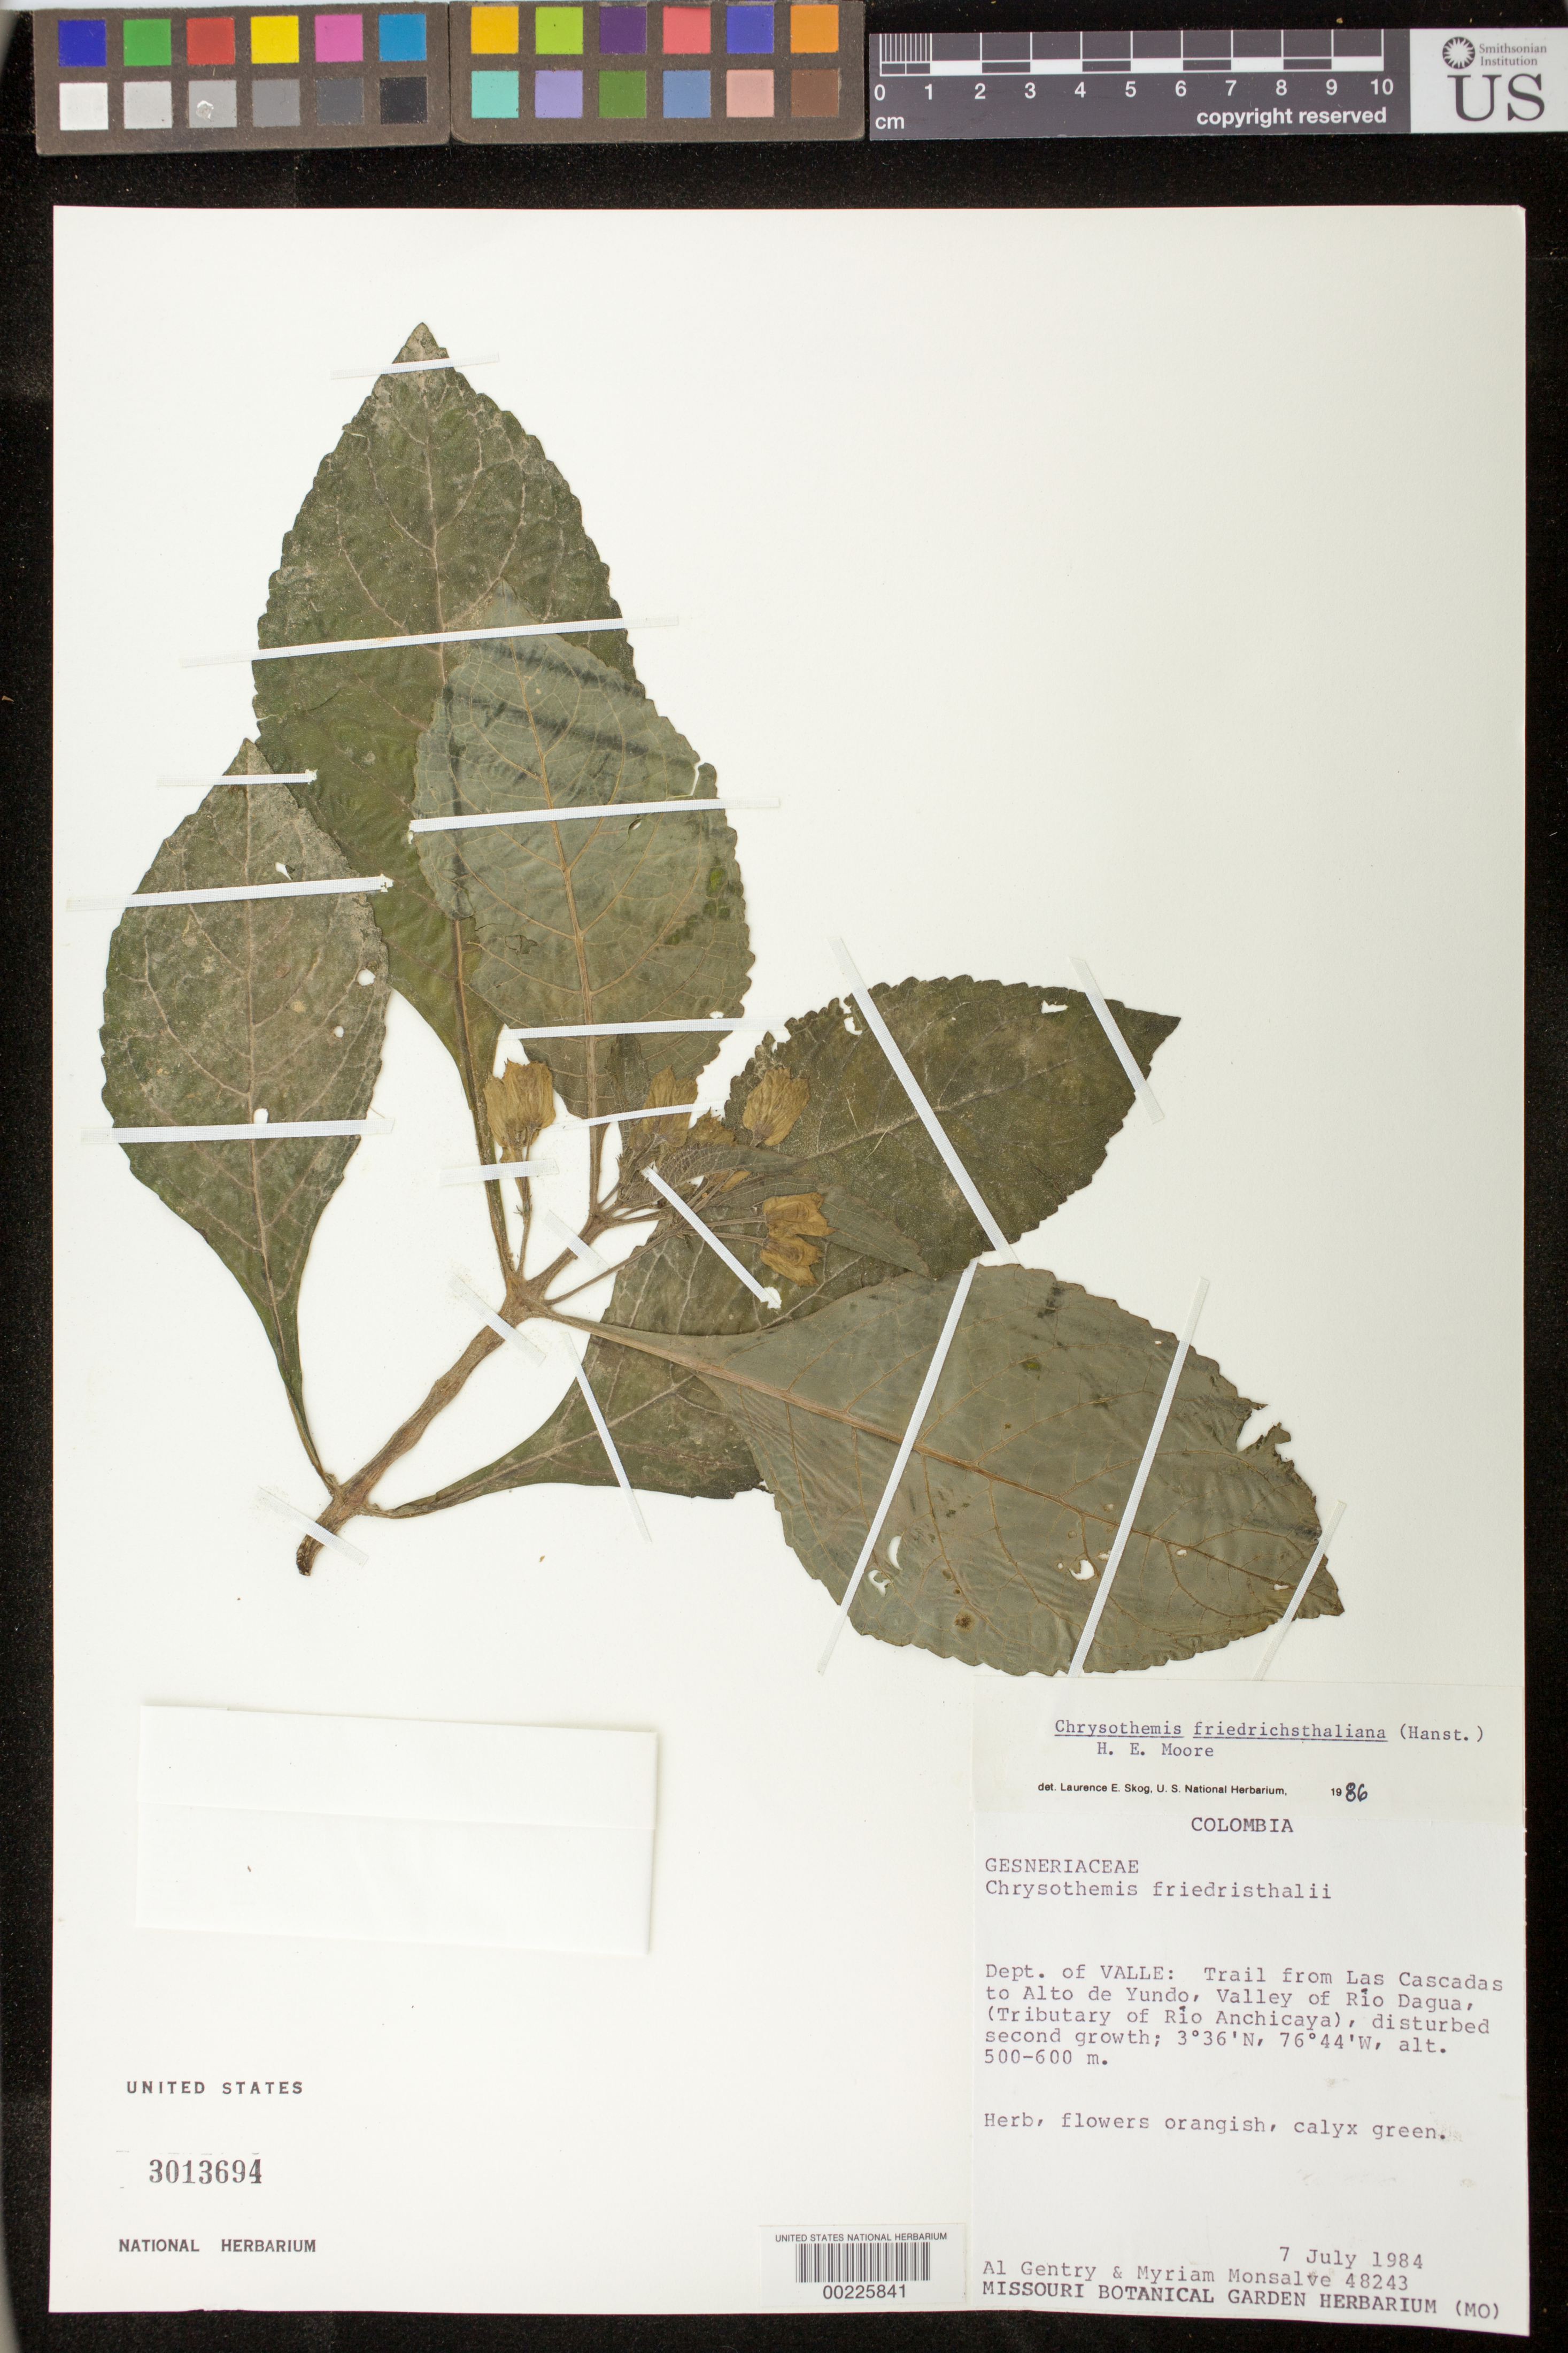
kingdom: Plantae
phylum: Tracheophyta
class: Magnoliopsida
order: Lamiales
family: Gesneriaceae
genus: Chrysothemis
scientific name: Chrysothemis friedrichsthaliana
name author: (Hanst.) H.E. Moore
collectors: A. H. Gentry & M. Monsalve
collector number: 48243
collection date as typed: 17 Jul 1984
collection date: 1984-07-17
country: Colombia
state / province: Valle del Cauca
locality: Trail from Las Cascadas to Alto de Yundo, valley of Rio Dagua, (tributary of Rio Anchicaya)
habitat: Disturbed second growth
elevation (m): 500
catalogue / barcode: US 3013694